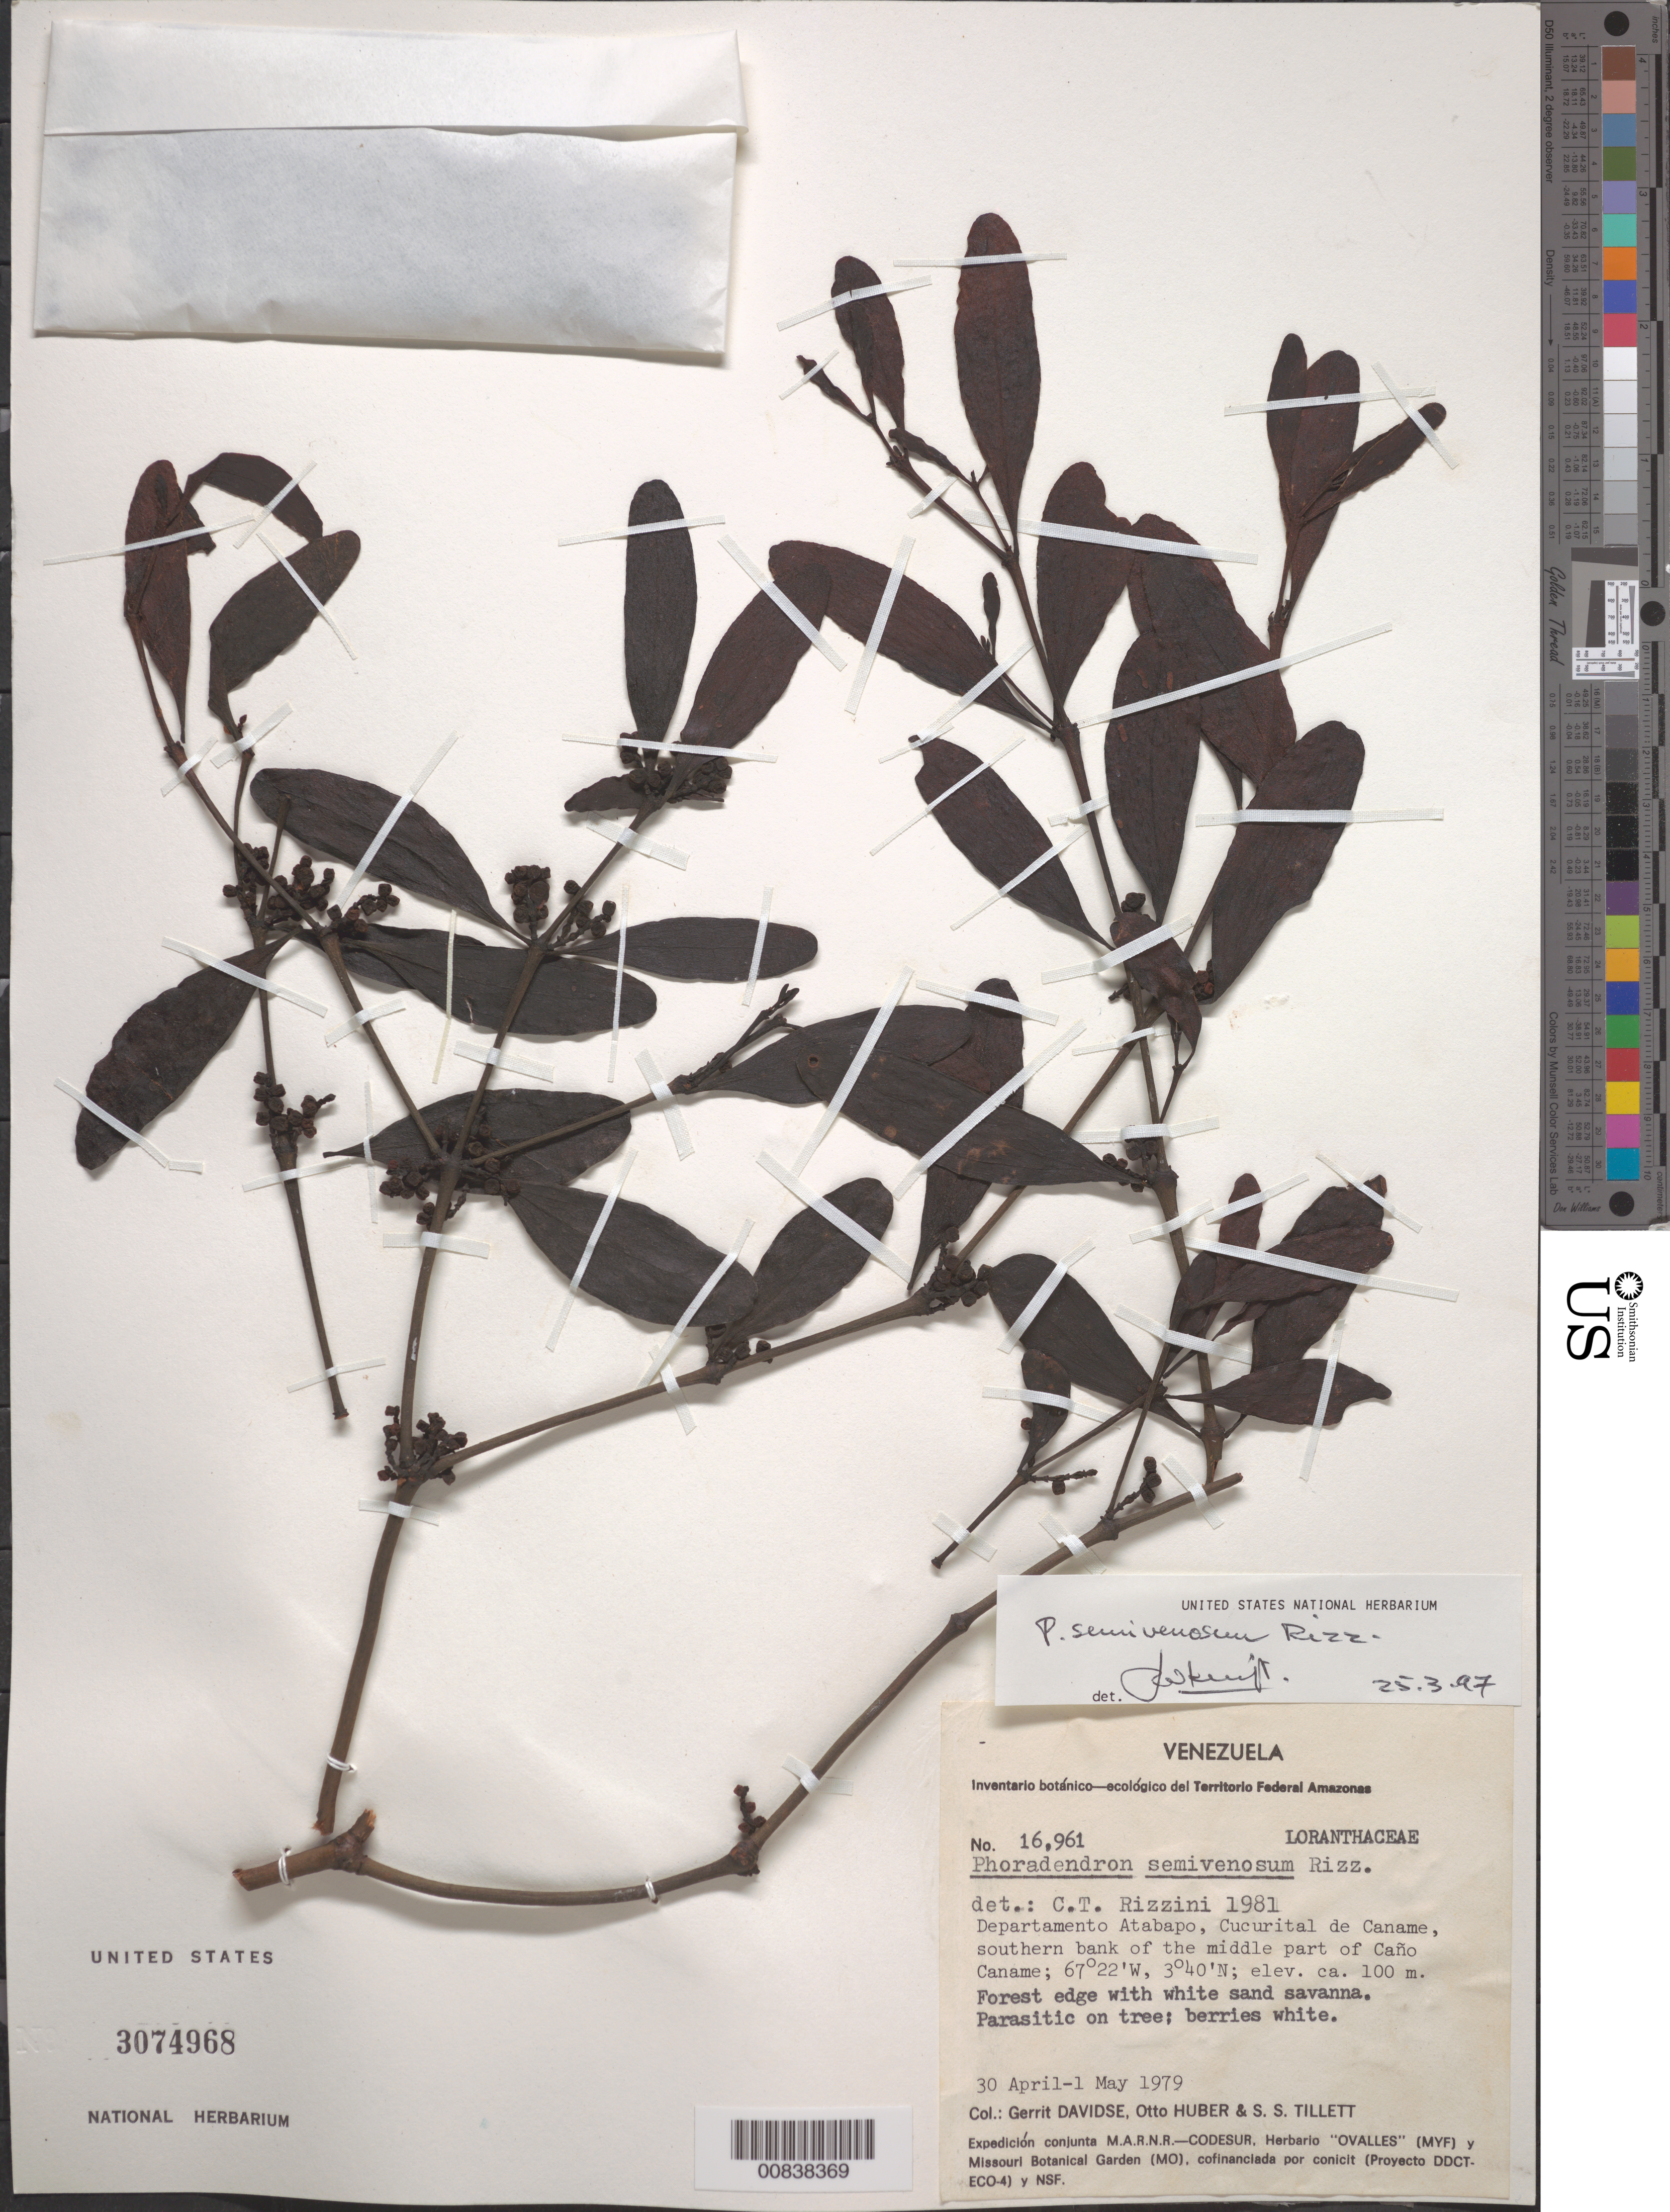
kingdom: Plantae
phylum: Tracheophyta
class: Magnoliopsida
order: Santalales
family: Viscaceae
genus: Phoradendron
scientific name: Phoradendron semivenosum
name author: Rizzini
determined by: Kuijt, Job, (CANADA)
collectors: G. Davidse, O. Huber & S. S. Tillett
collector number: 16961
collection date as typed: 30-Apr-79 to 1-May-79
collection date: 1979-04-30/1979-05-01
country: Venezuela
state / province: Amazonas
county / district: Atabapo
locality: Cucurital de Caname, southern bank of the middle part of Caño Caname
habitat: Forest edge with white sand savanna; on tree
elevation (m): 100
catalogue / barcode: US 3074968